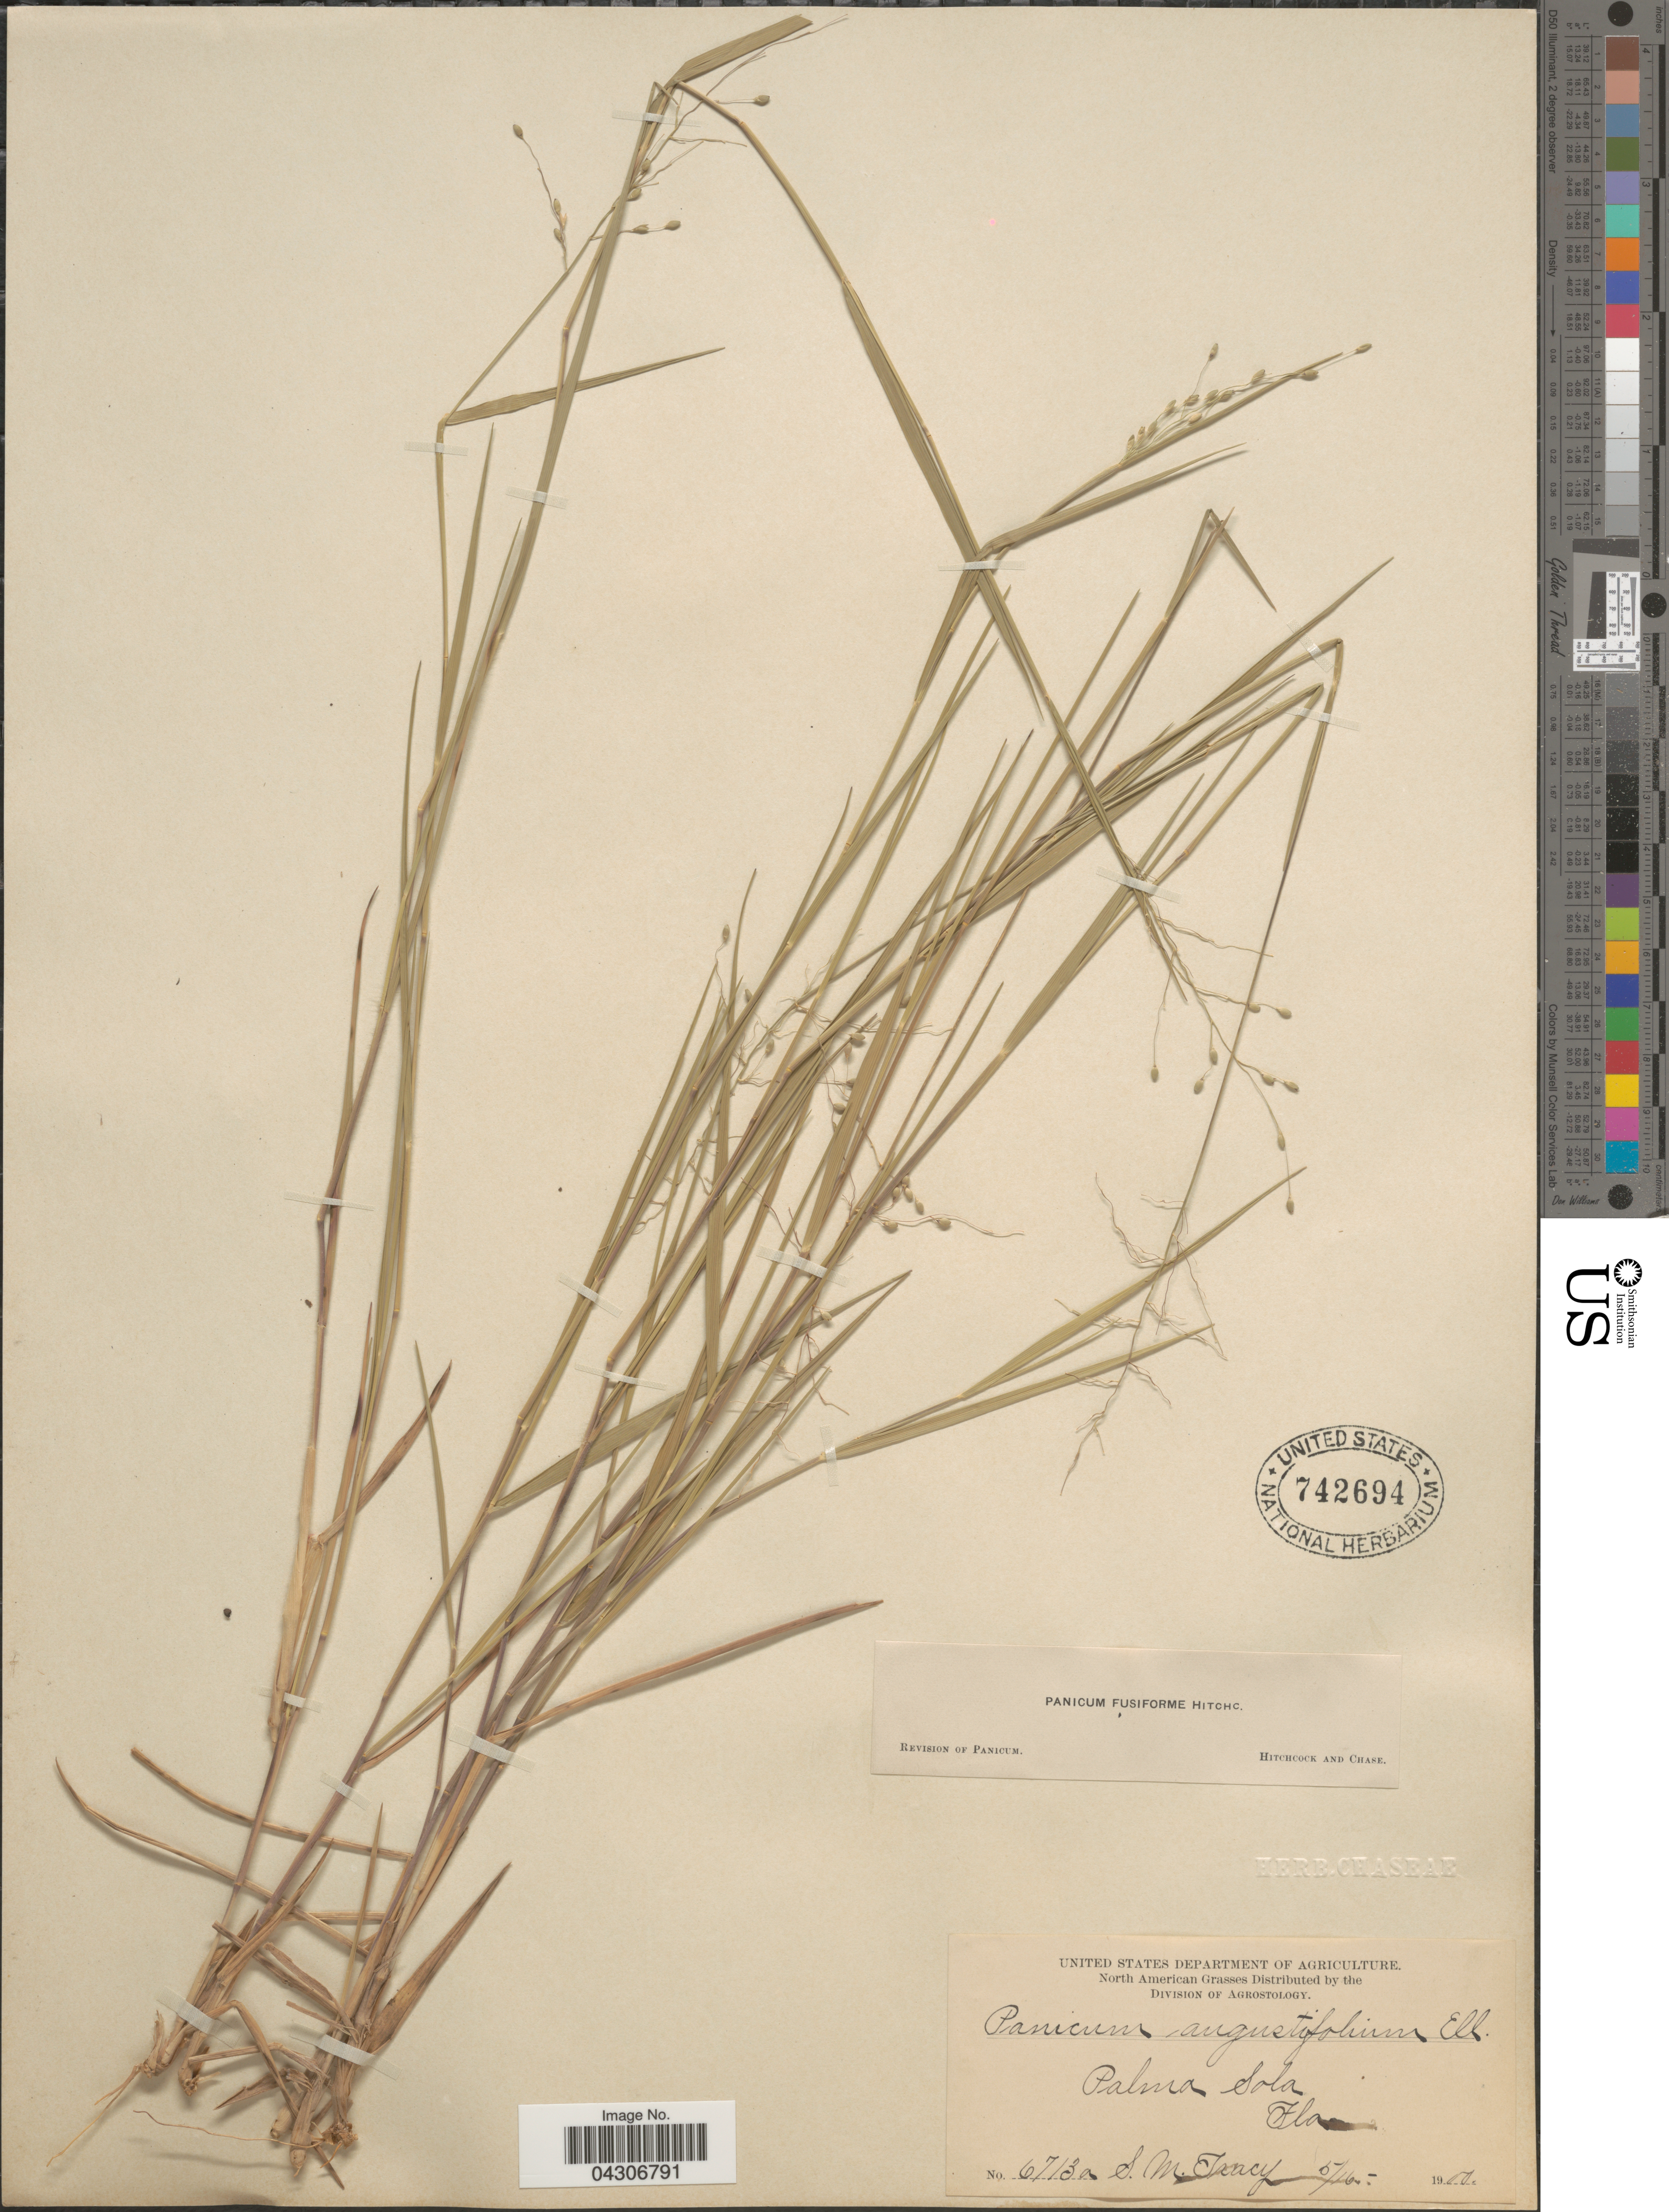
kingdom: Plantae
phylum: Tracheophyta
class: Liliopsida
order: Poales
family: Poaceae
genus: Dichanthelium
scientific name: Dichanthelium aciculare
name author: (Desv. ex Poir.) Gould & C.A. Clark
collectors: S. M. Tracy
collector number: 6713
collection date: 1900-05-16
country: United States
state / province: Florida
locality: Palma Sola.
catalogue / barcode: US 742694